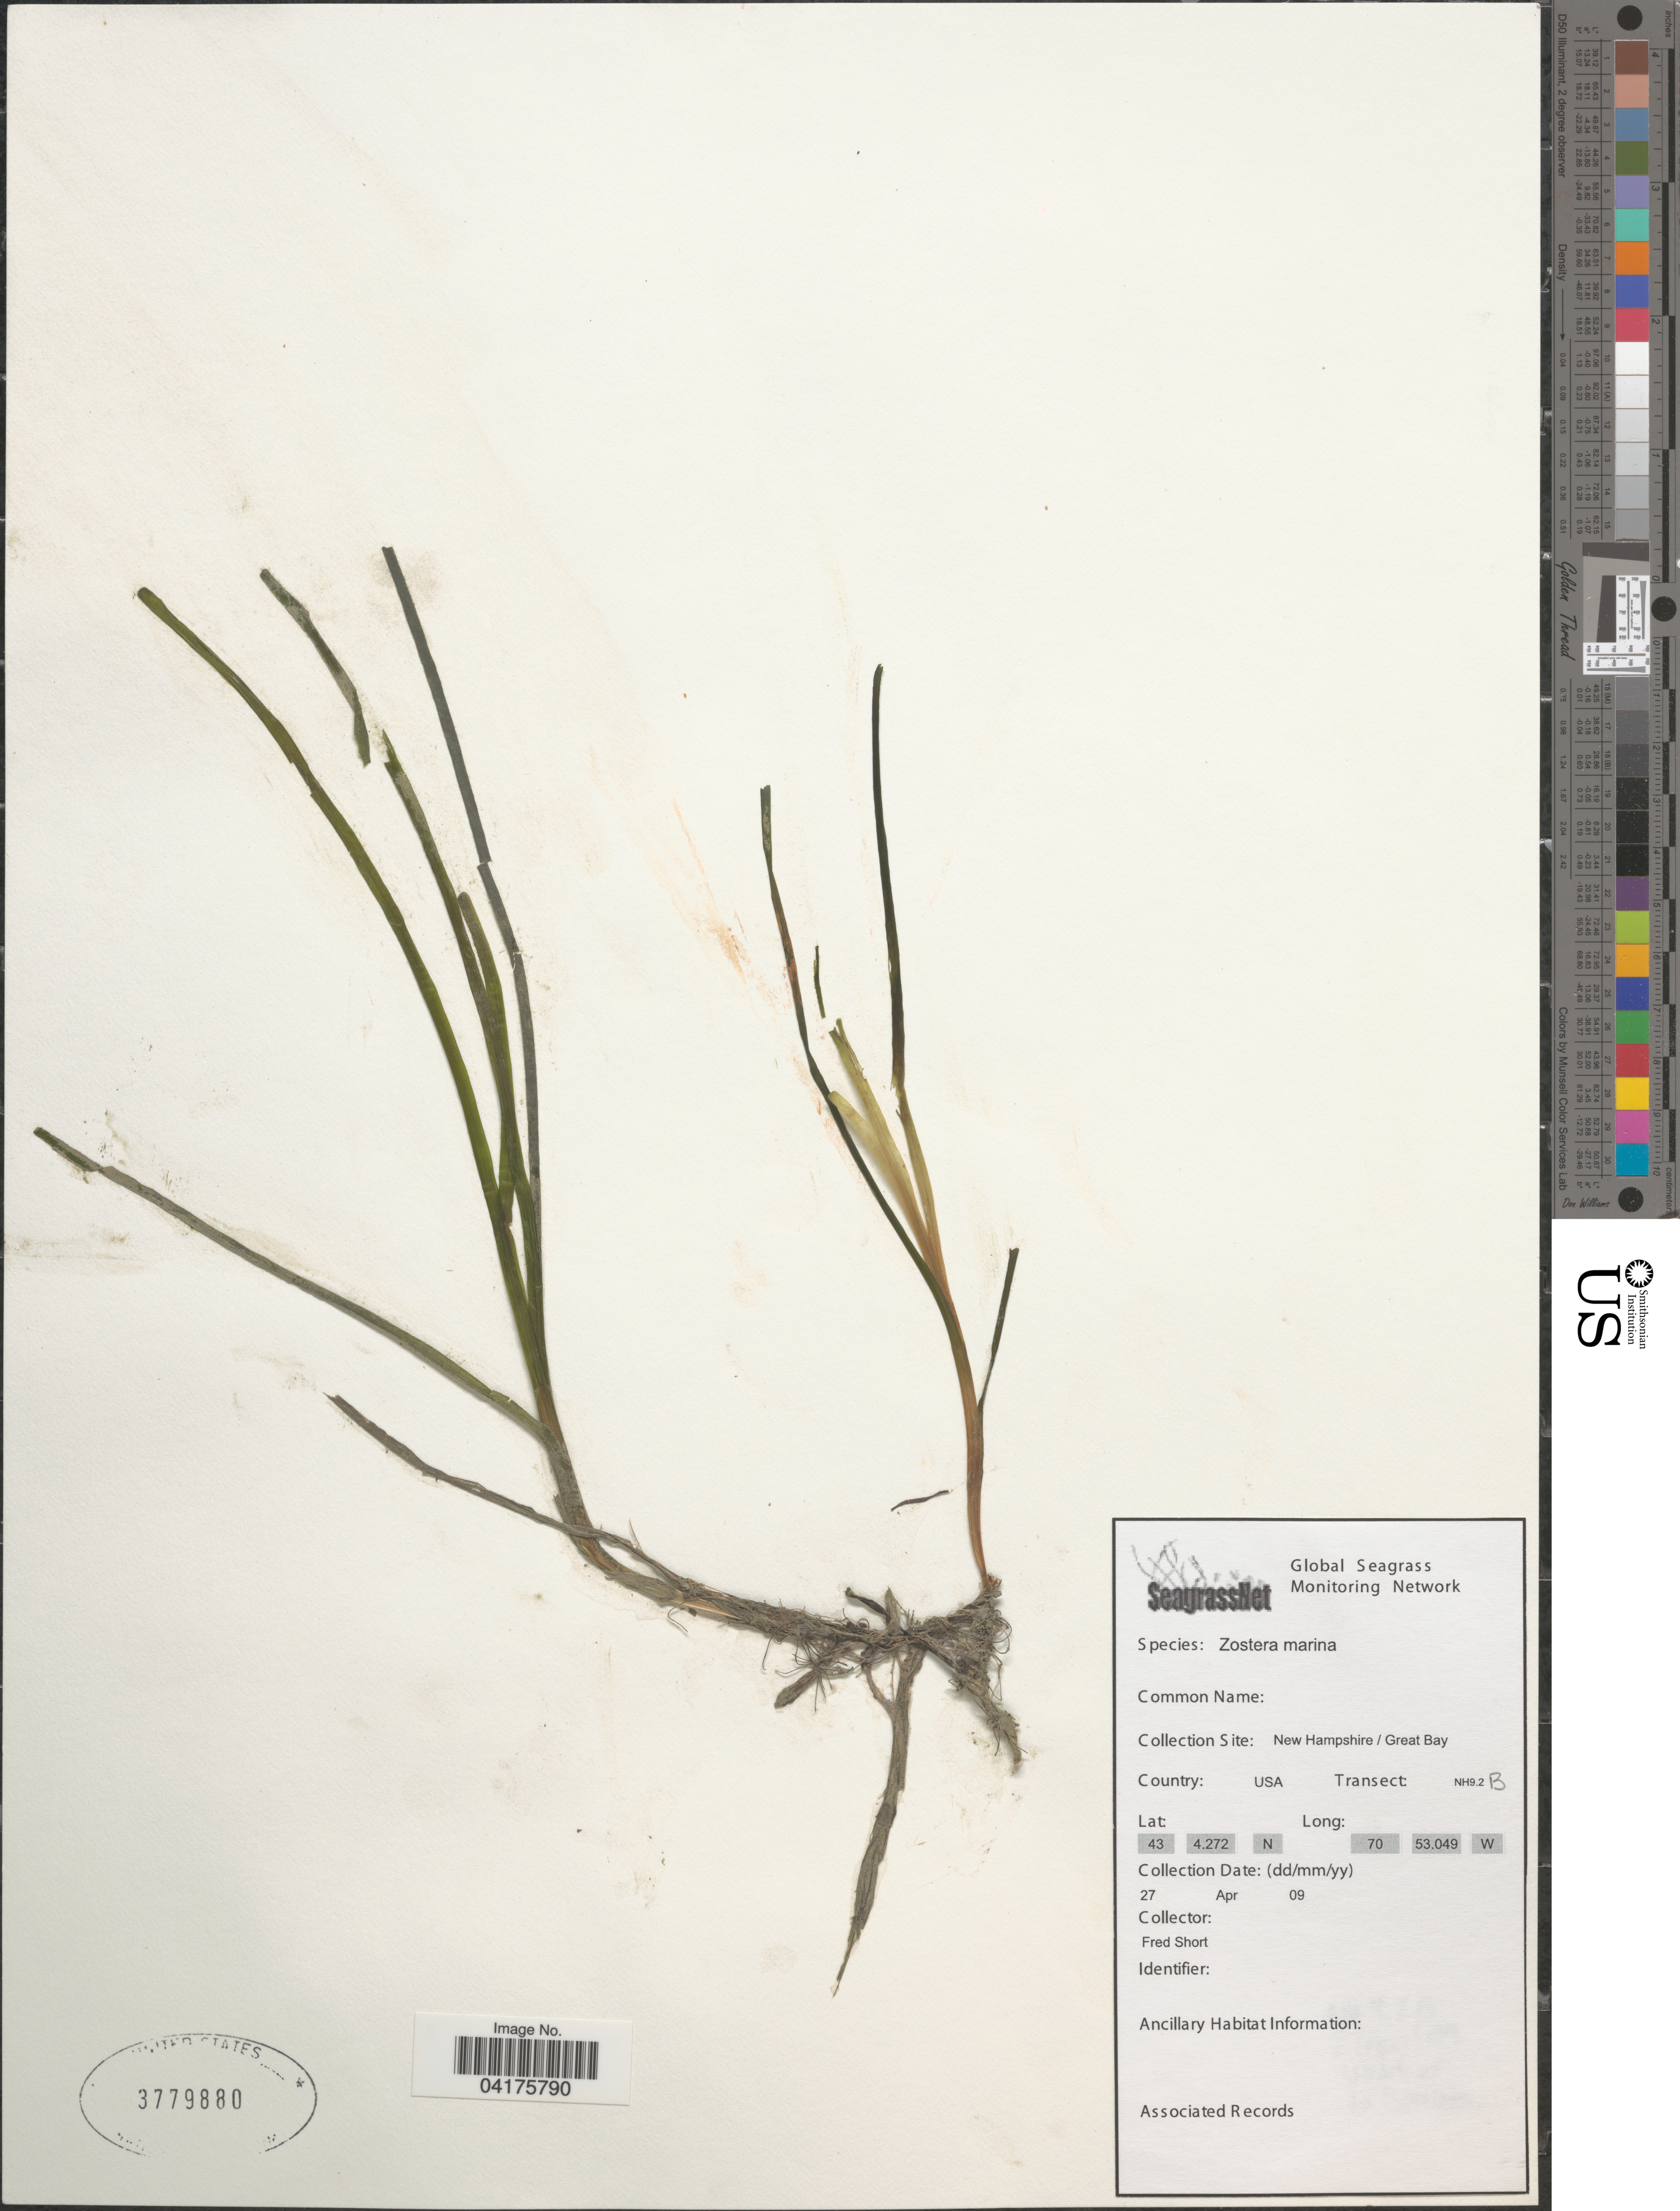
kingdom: Plantae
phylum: Tracheophyta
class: Liliopsida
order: Alismatales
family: Zosteraceae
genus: Zostera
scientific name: Zostera marina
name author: L.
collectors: F. Short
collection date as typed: Transcribed d/m/y: 27/4/9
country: United States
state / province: New Hampshire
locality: Great Bay.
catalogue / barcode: US 3779880